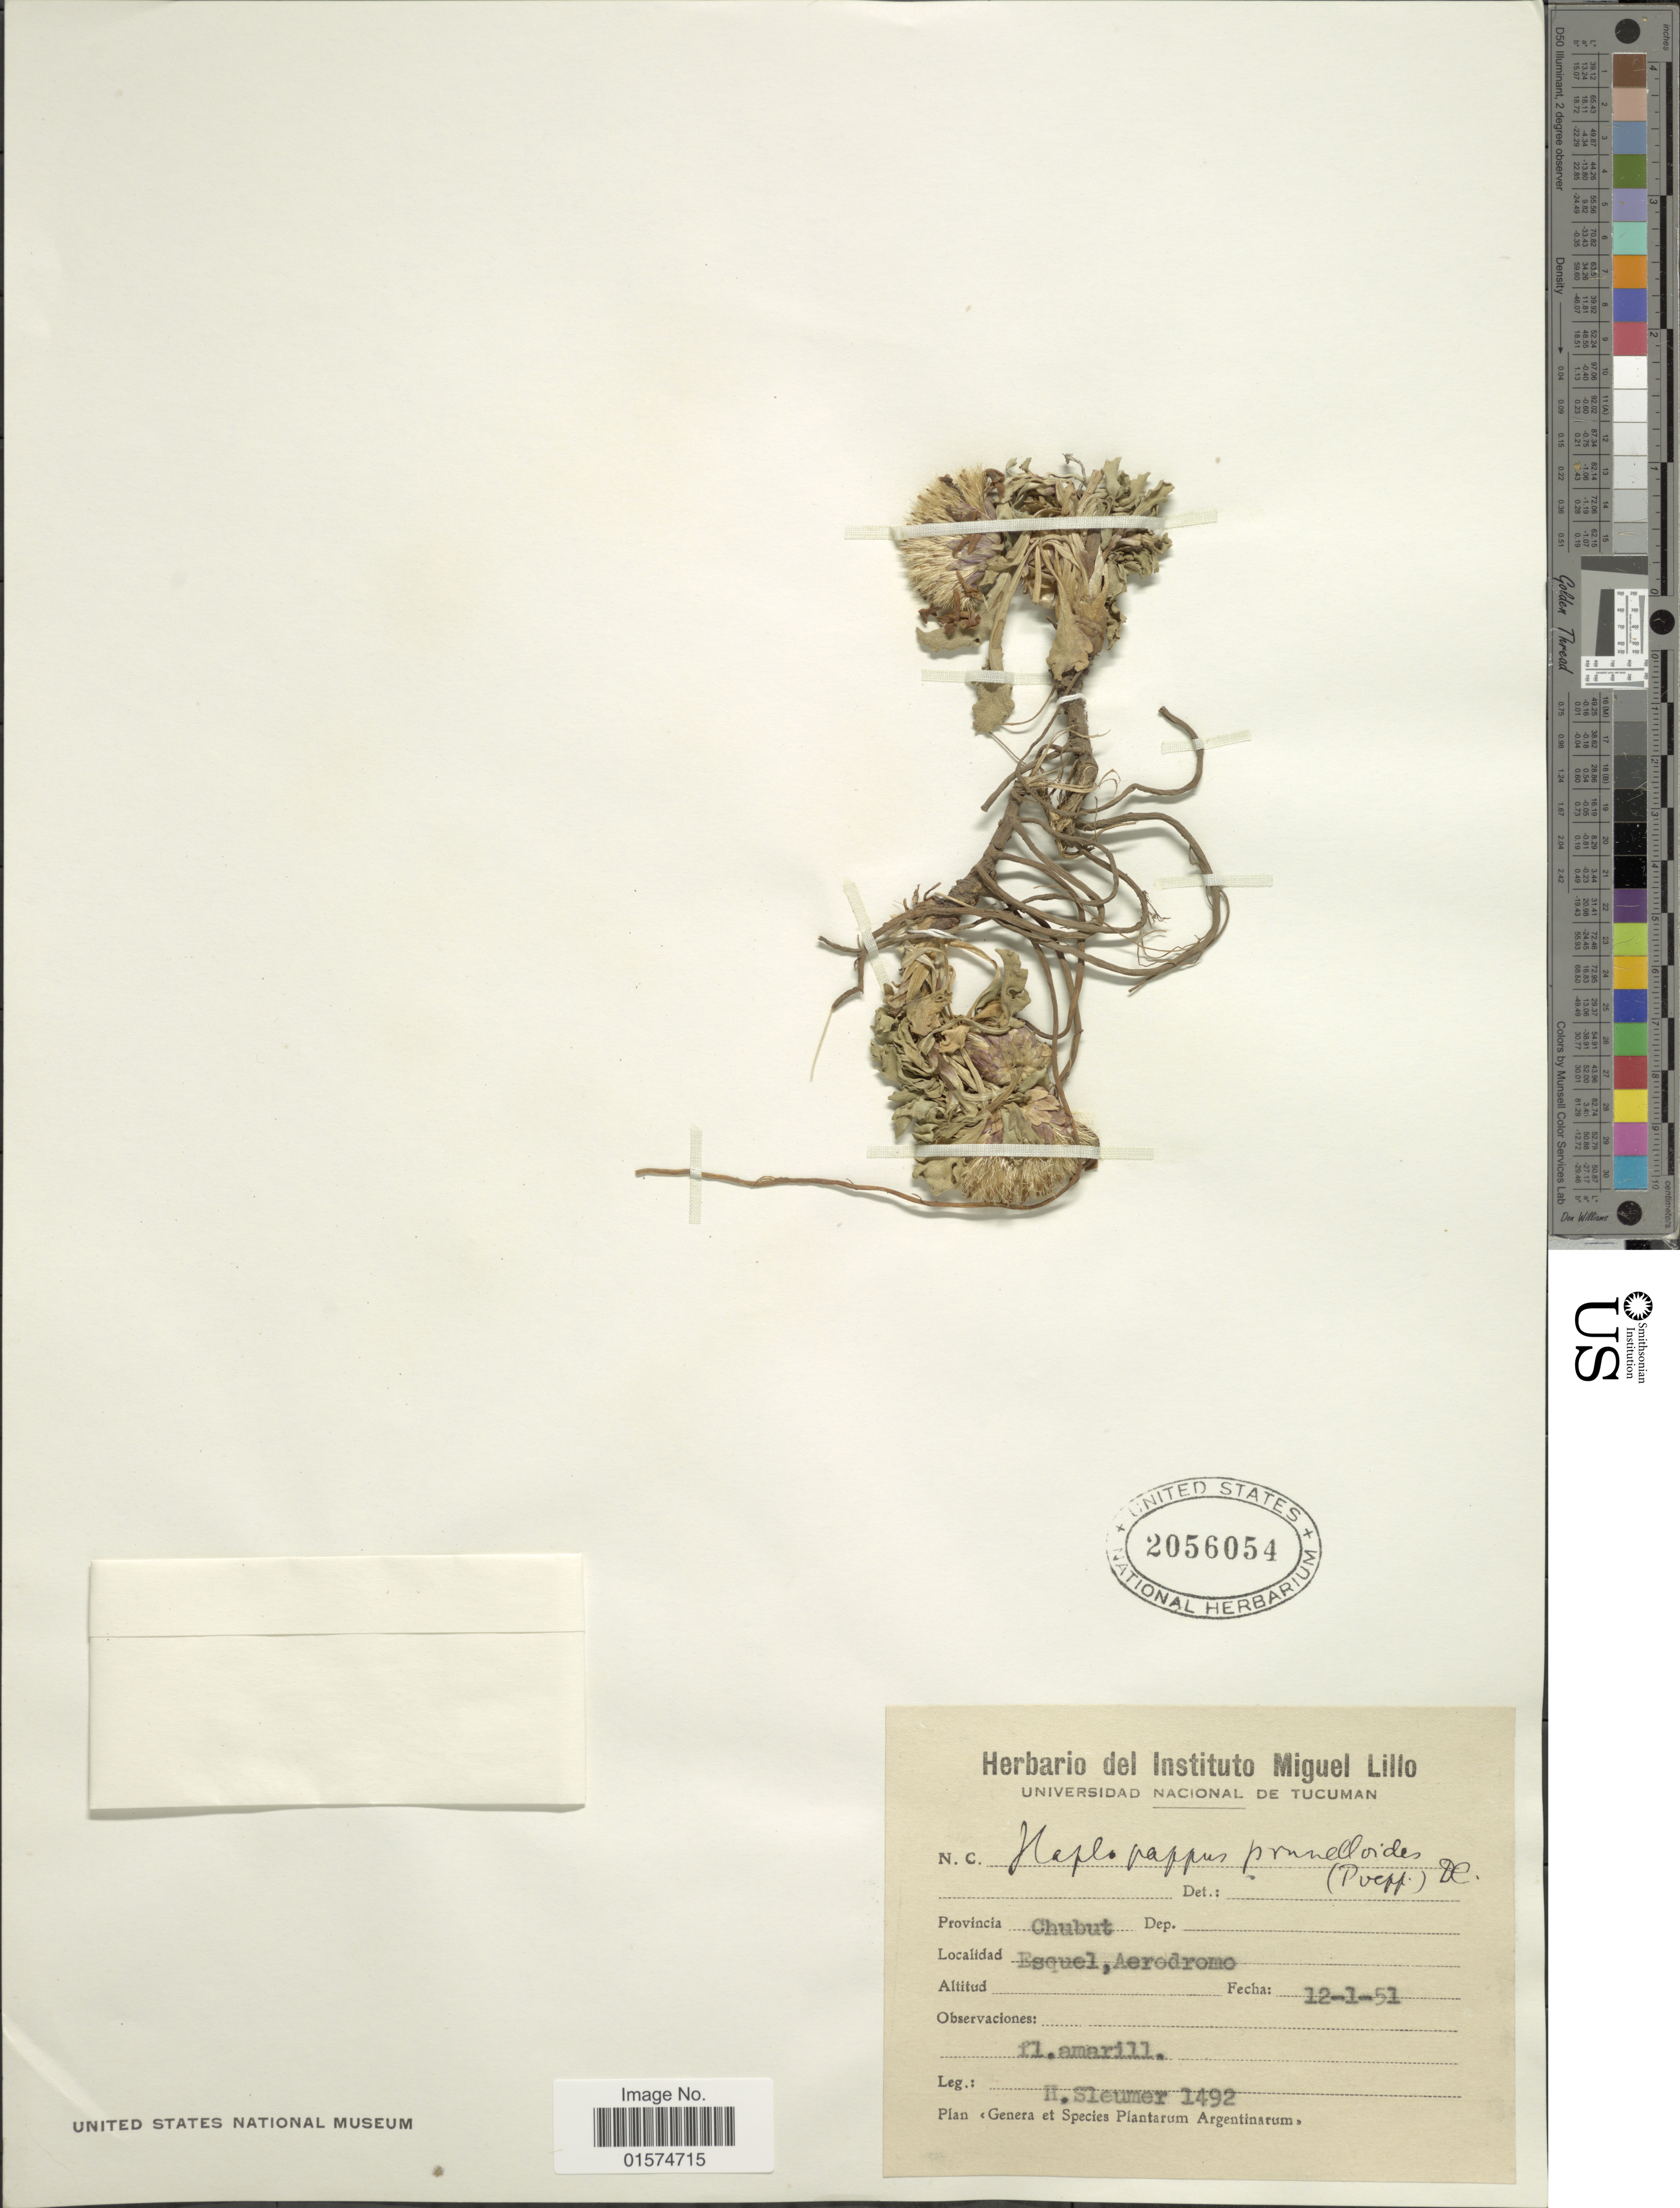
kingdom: Plantae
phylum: Tracheophyta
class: Magnoliopsida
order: Asterales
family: Asteraceae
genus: Notopappus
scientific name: Notopappus prunelloides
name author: (Poepp.) DC.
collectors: H. O. Sleumer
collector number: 1492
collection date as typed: Transcribed d/m/y: 12/1/51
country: Argentina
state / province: Chubut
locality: Esquel, Aerodromo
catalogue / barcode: US 2056054